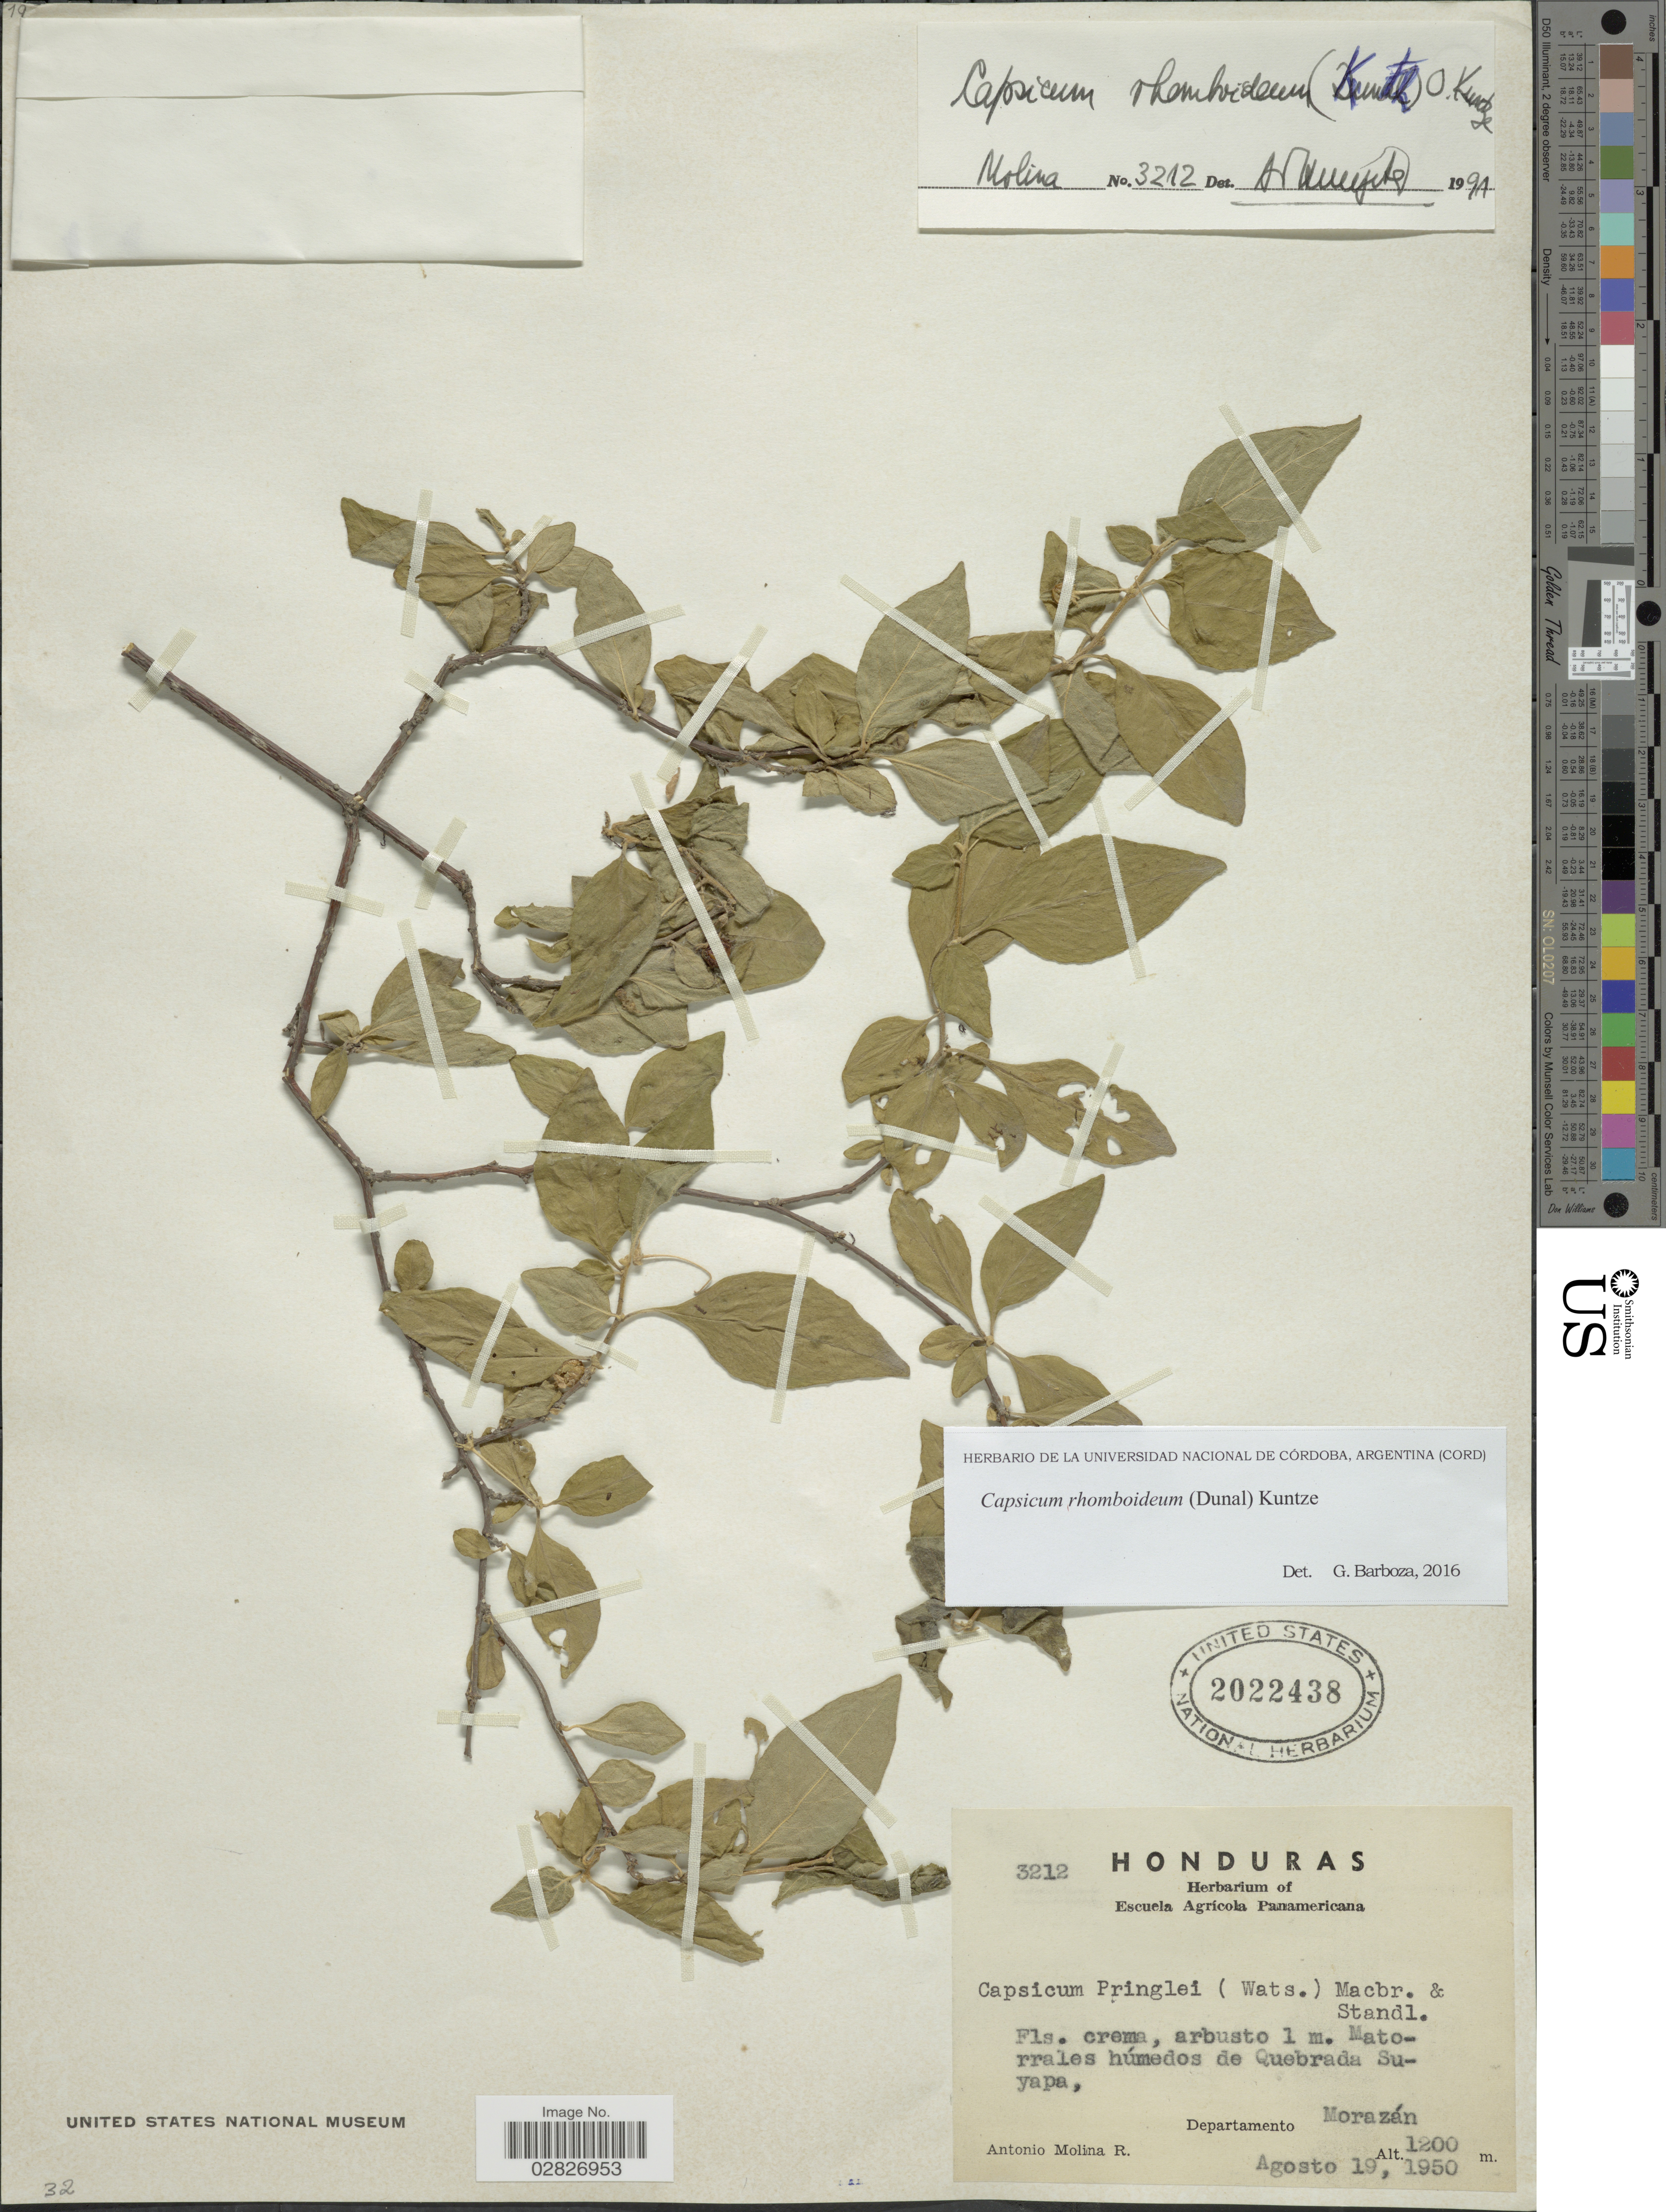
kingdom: Plantae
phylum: Tracheophyta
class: Magnoliopsida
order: Solanales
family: Solanaceae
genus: Capsicum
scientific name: Capsicum rhomboideum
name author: (Humb. & Bonpl. ex Dunal) Kuntze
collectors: A. Molina R.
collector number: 3212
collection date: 1950-08-19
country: Honduras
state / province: Fco. Morazán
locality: Matorrales húmedos de Quebrada Suyapa, Departamento Morazán.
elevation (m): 1200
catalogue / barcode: US 2022438